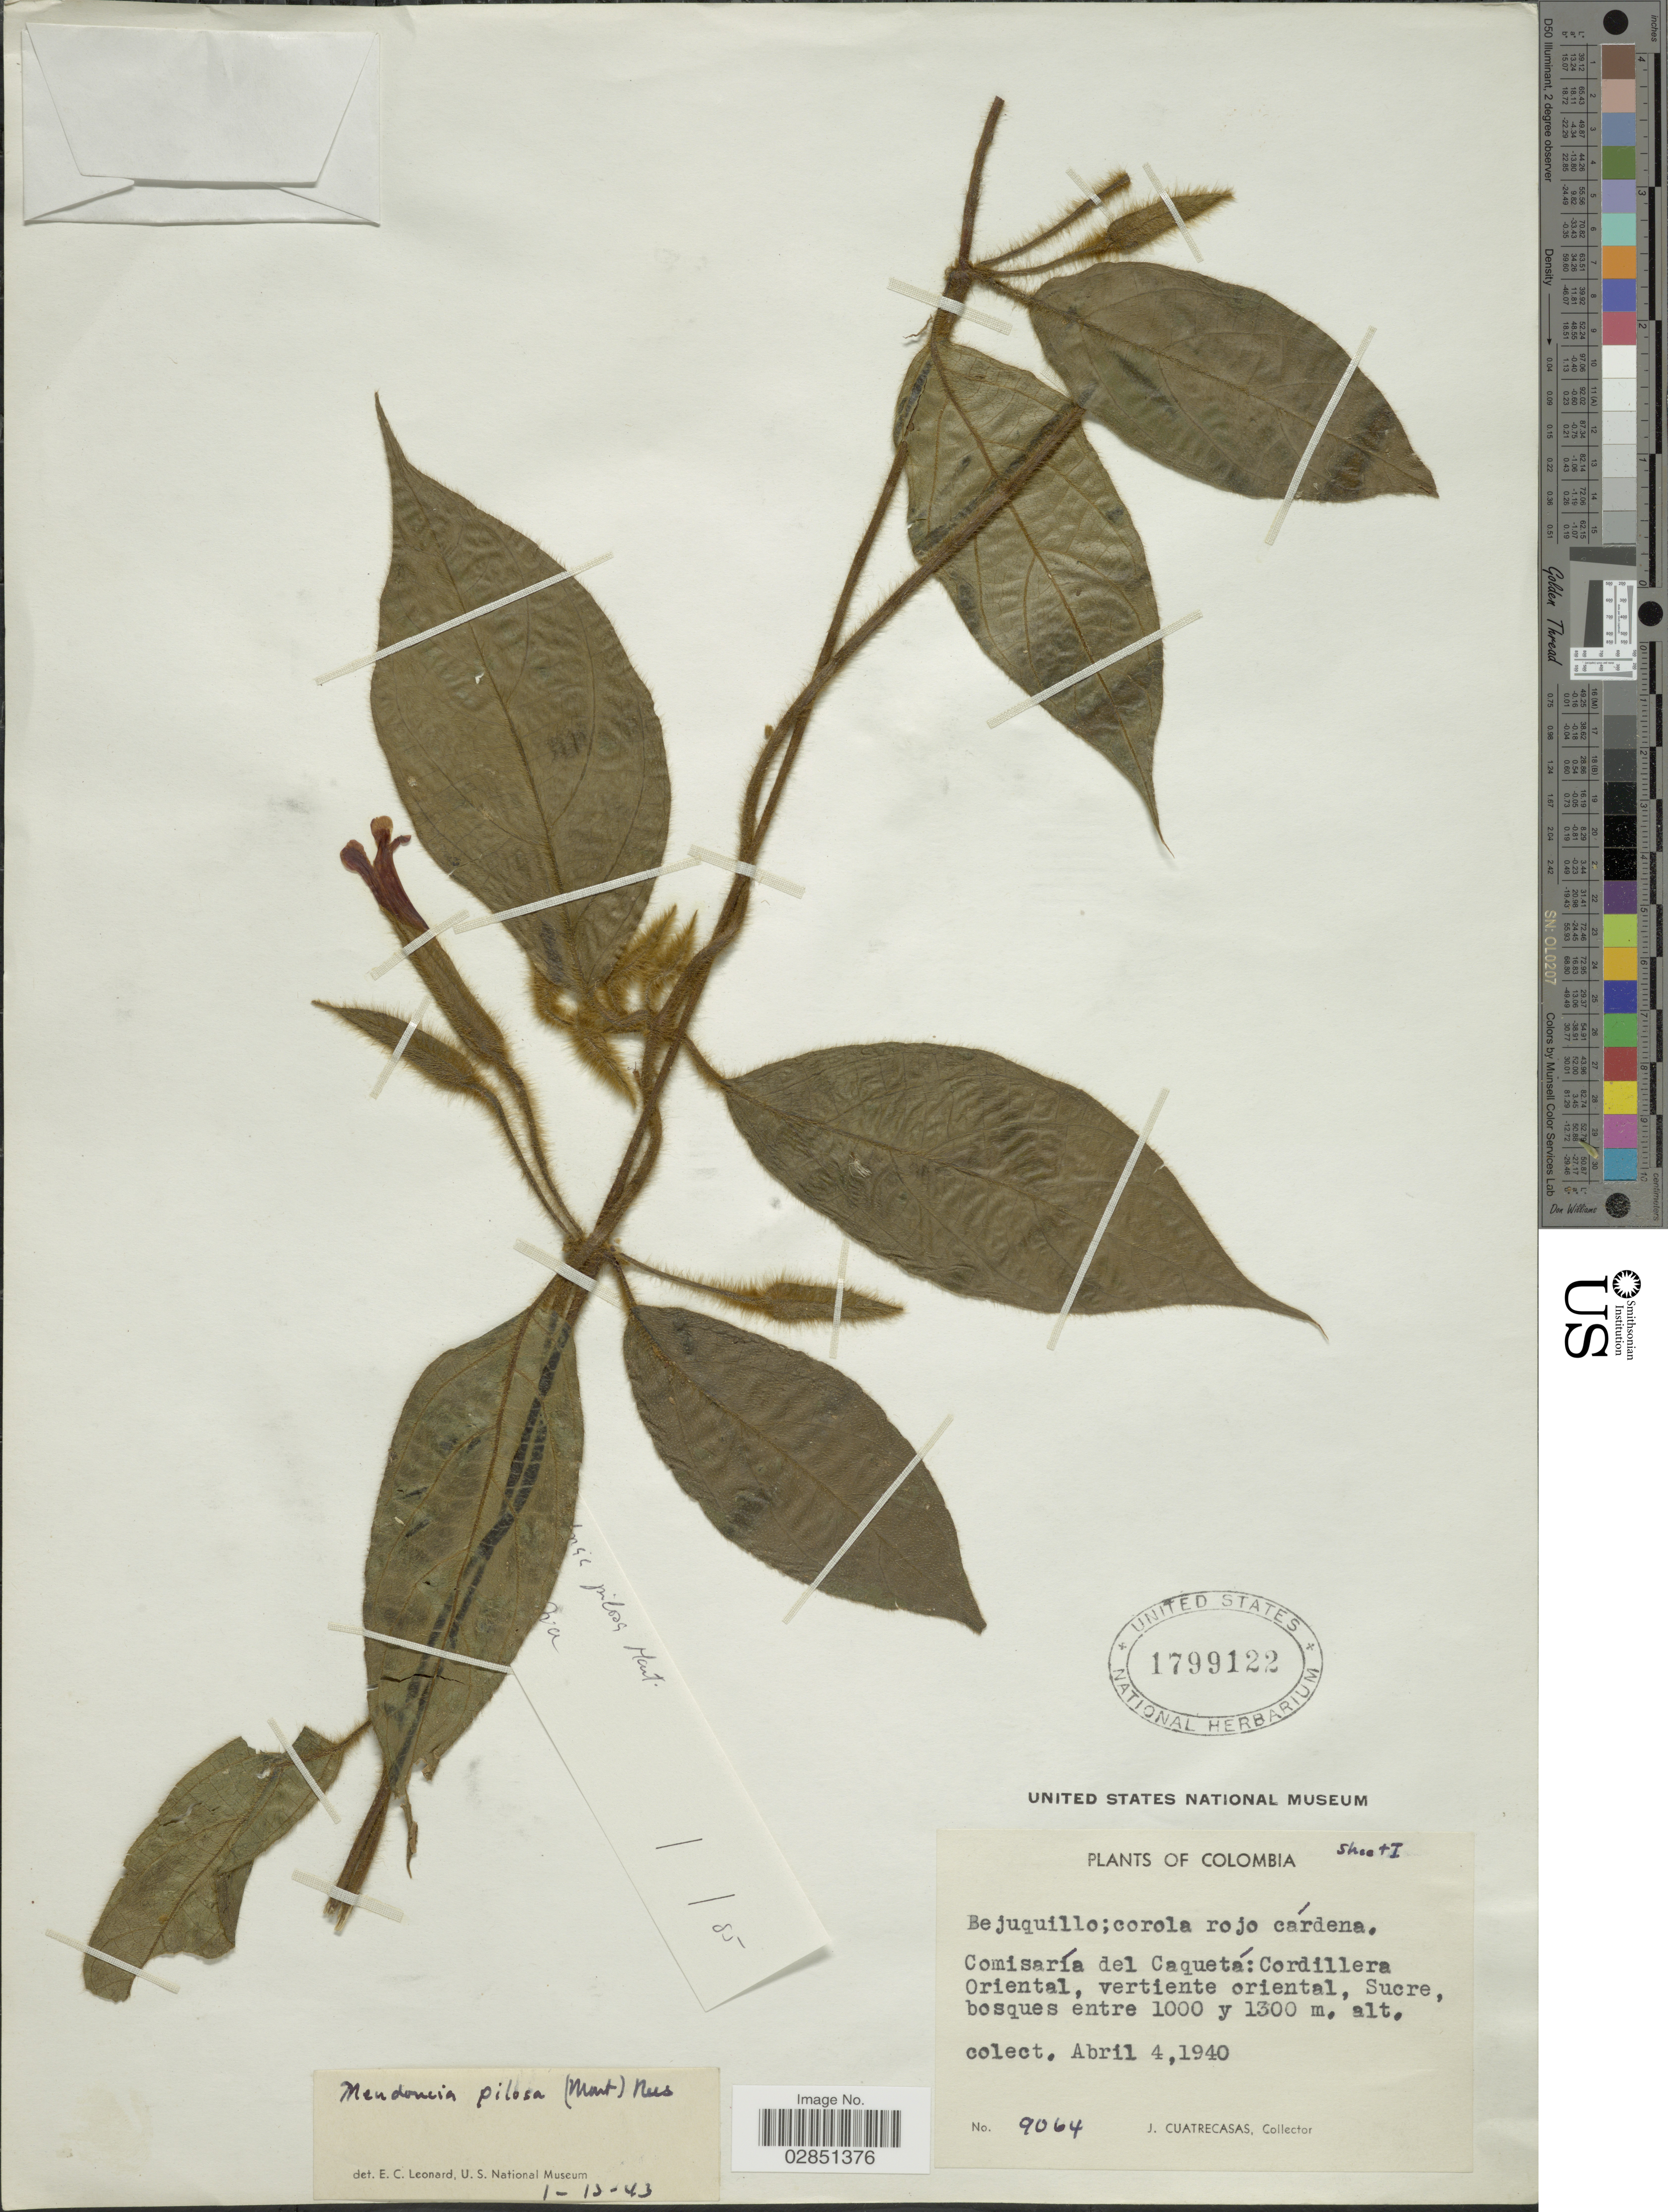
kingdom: Plantae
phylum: Tracheophyta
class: Magnoliopsida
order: Lamiales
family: Acanthaceae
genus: Mendoncia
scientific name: Mendoncia pilosa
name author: Mart.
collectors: J. Cuatrecasas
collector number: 9064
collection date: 1940-04-04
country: Colombia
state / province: Caquetá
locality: Comisaría del Caquetá: Cordillera Oriental, vertiente oriental, Sucre.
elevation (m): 1000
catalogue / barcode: US 1799122